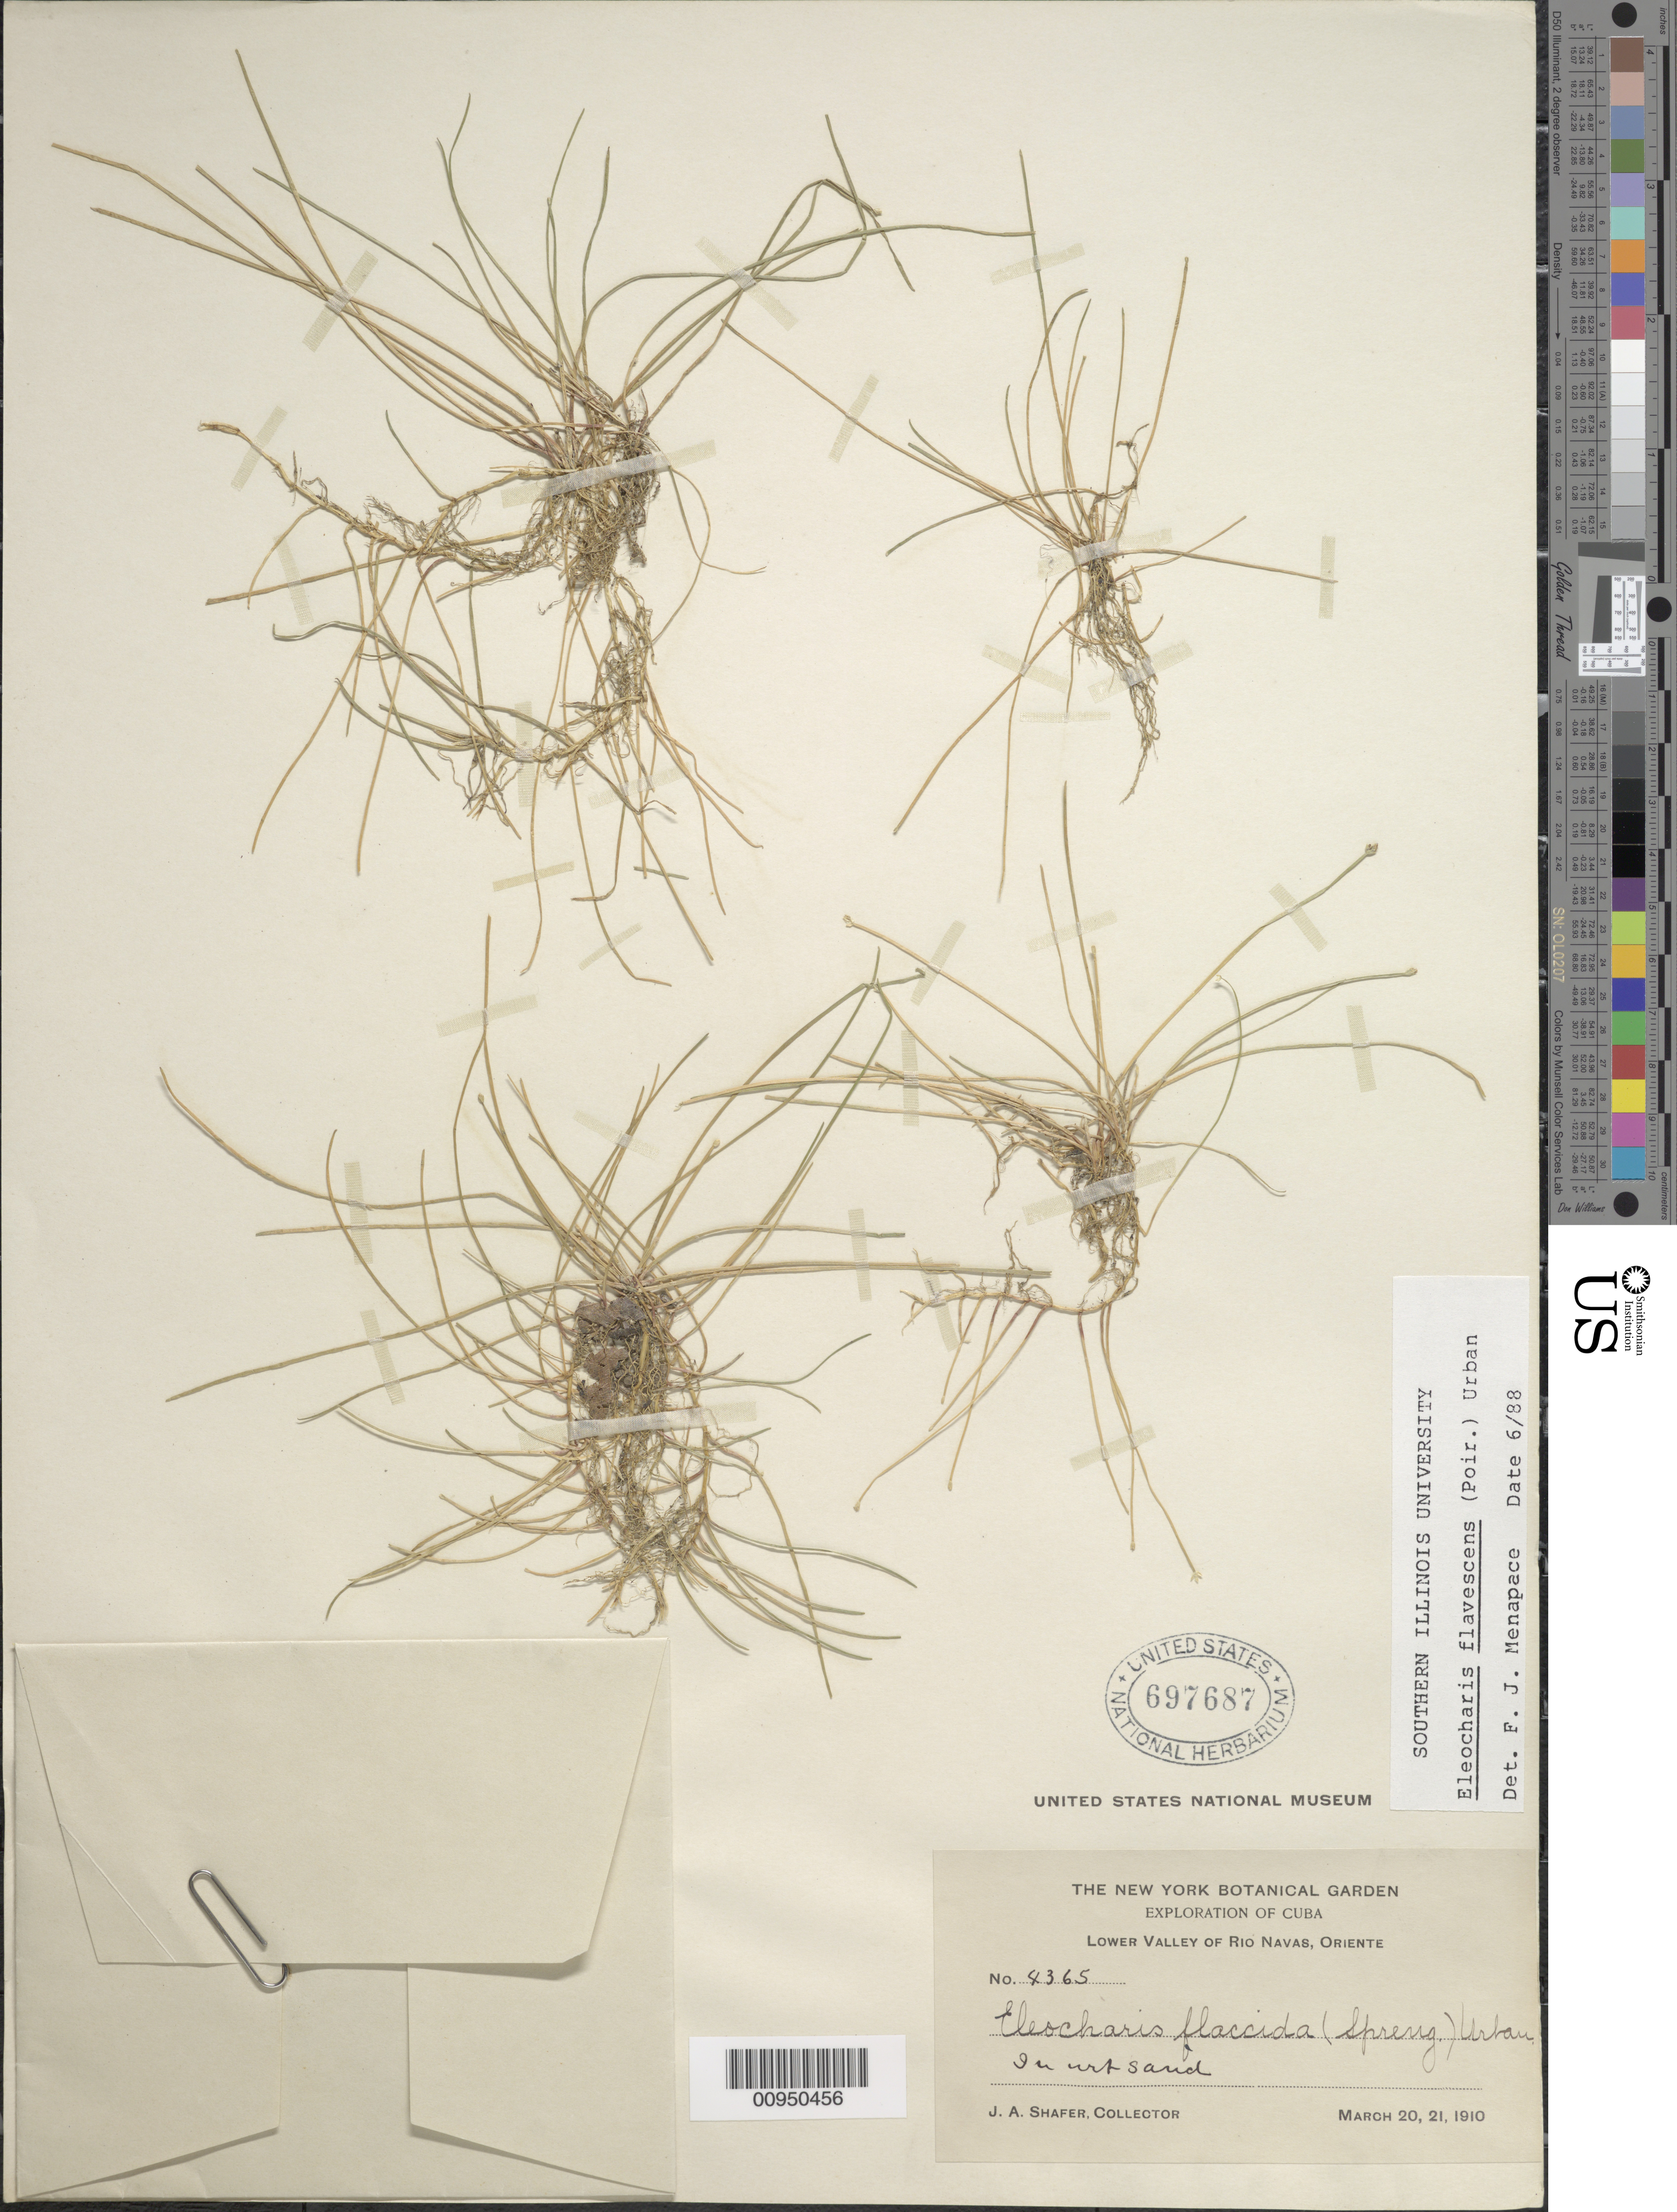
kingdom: Plantae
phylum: Tracheophyta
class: Liliopsida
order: Poales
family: Cyperaceae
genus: Eleocharis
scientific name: Eleocharis flavescens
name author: (Poir.) Urb.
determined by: Menapace, F. J.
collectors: J. A. Shafer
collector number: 4365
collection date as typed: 20 Mar 1910 and 21 Mar 1910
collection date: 1910-03-20,1910-03-21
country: Cuba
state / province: Oriente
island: Cuba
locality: Lower Valley of Rio Navas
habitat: In wet sand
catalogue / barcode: US 697687